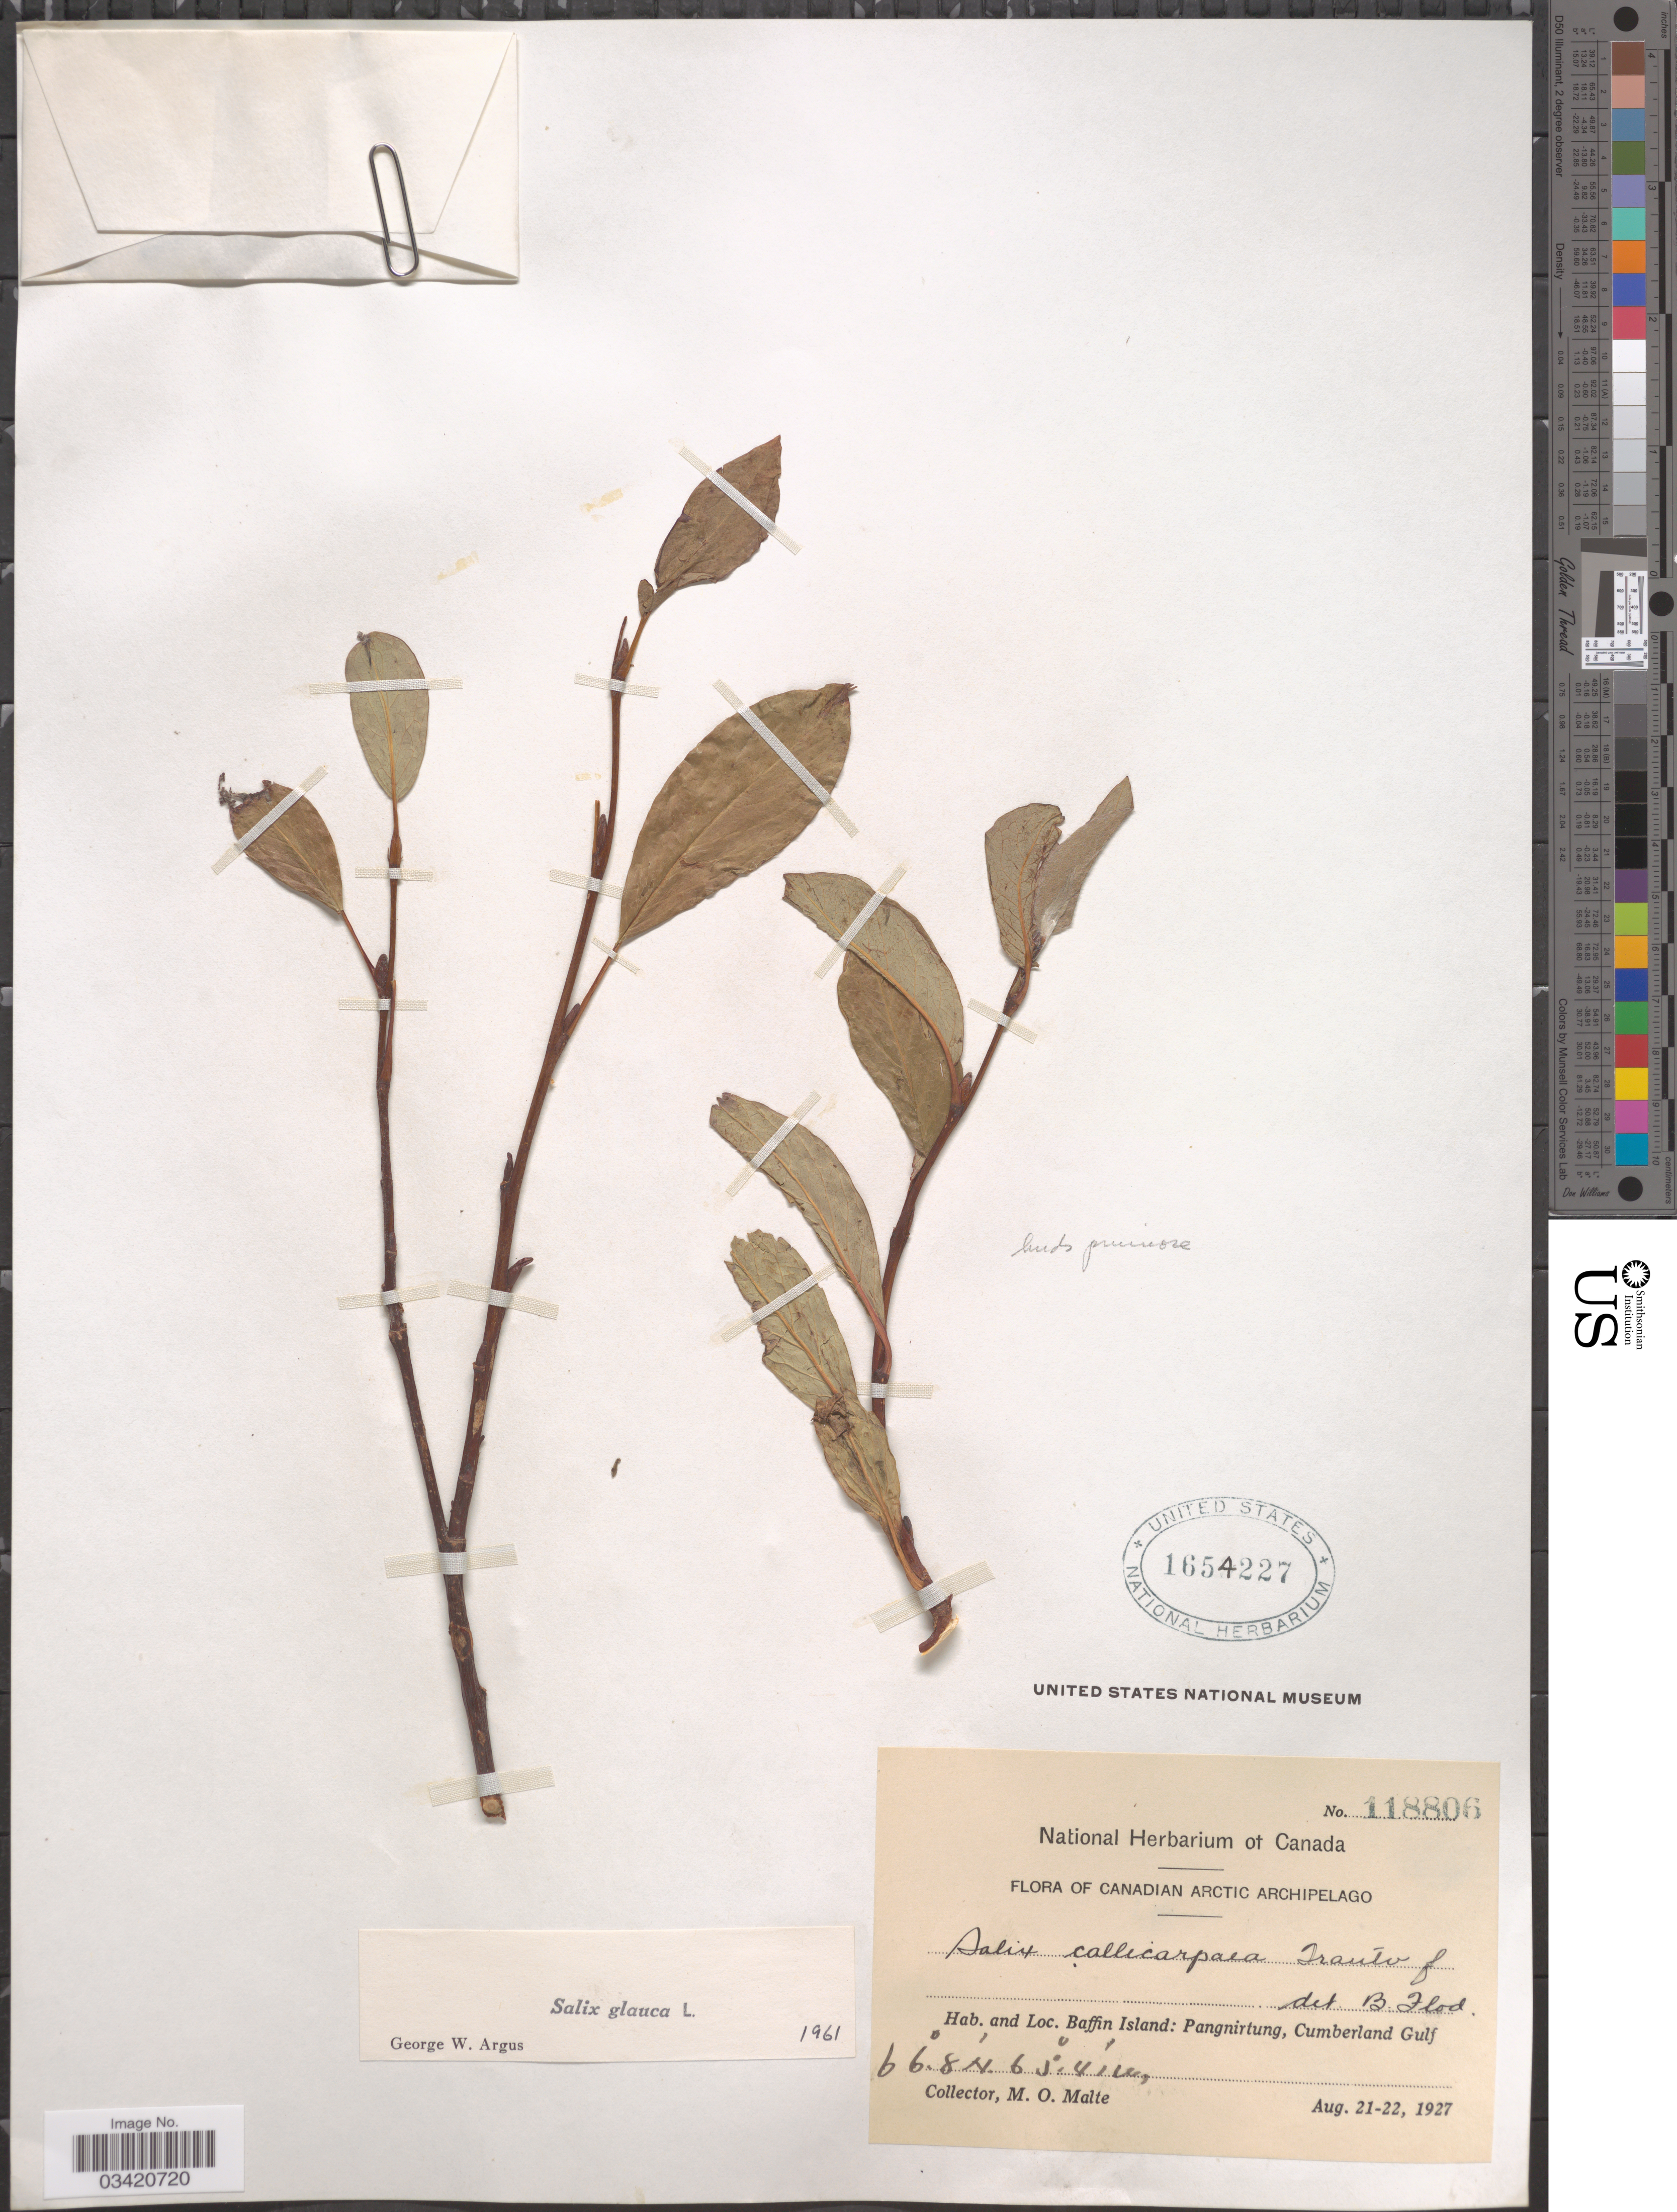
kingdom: Plantae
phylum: Tracheophyta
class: Magnoliopsida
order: Malpighiales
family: Salicaceae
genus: Salix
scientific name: Salix glauca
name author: L.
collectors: M. O. Malte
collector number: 118806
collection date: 1927-08-21/1927-08-22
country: Canada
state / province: Nunavut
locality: Canadian Arctic Archipelago. Baffin Island: Pangnirtung, Cumberland Gulf.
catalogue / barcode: US 1654227